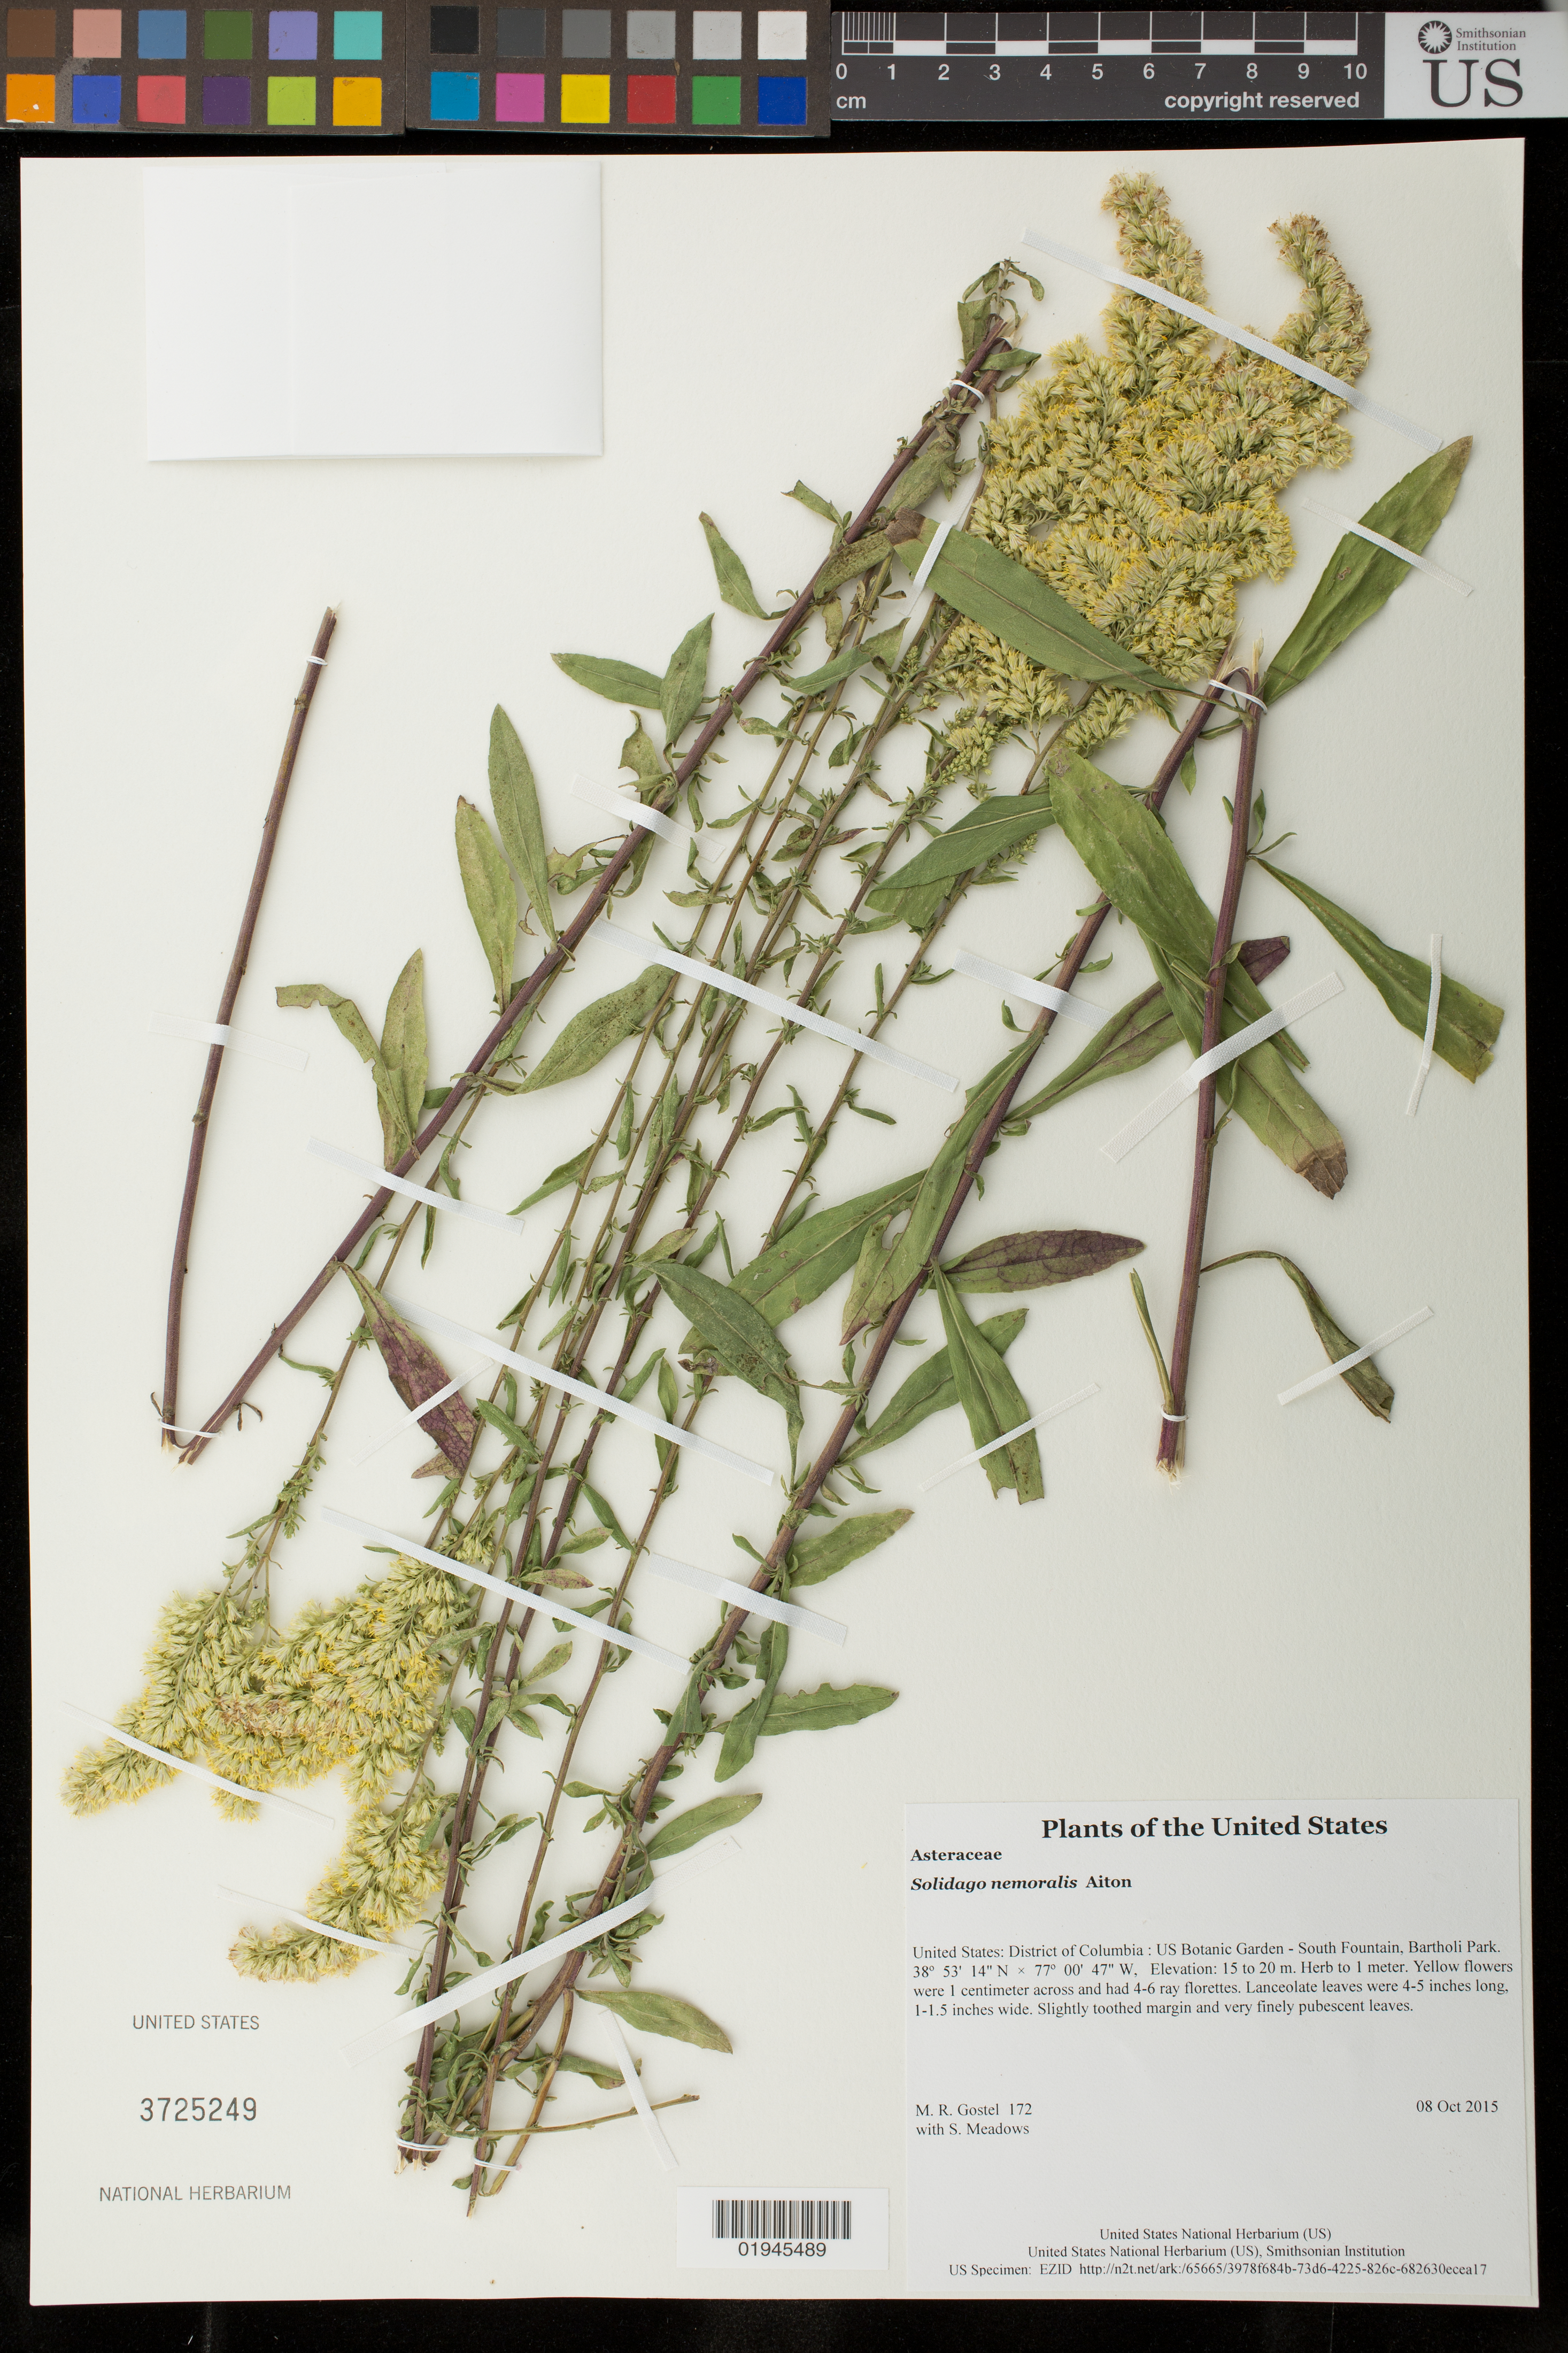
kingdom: Plantae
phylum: Tracheophyta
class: Magnoliopsida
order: Asterales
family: Asteraceae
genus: Solidago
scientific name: Solidago nemoralis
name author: Aiton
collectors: M. R. Gostel & S. Meadows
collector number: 172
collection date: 2015-10-08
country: United States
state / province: District of Columbia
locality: US Botanic Garden - South Fountain, Bartholi Park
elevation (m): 15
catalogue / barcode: US 3725249